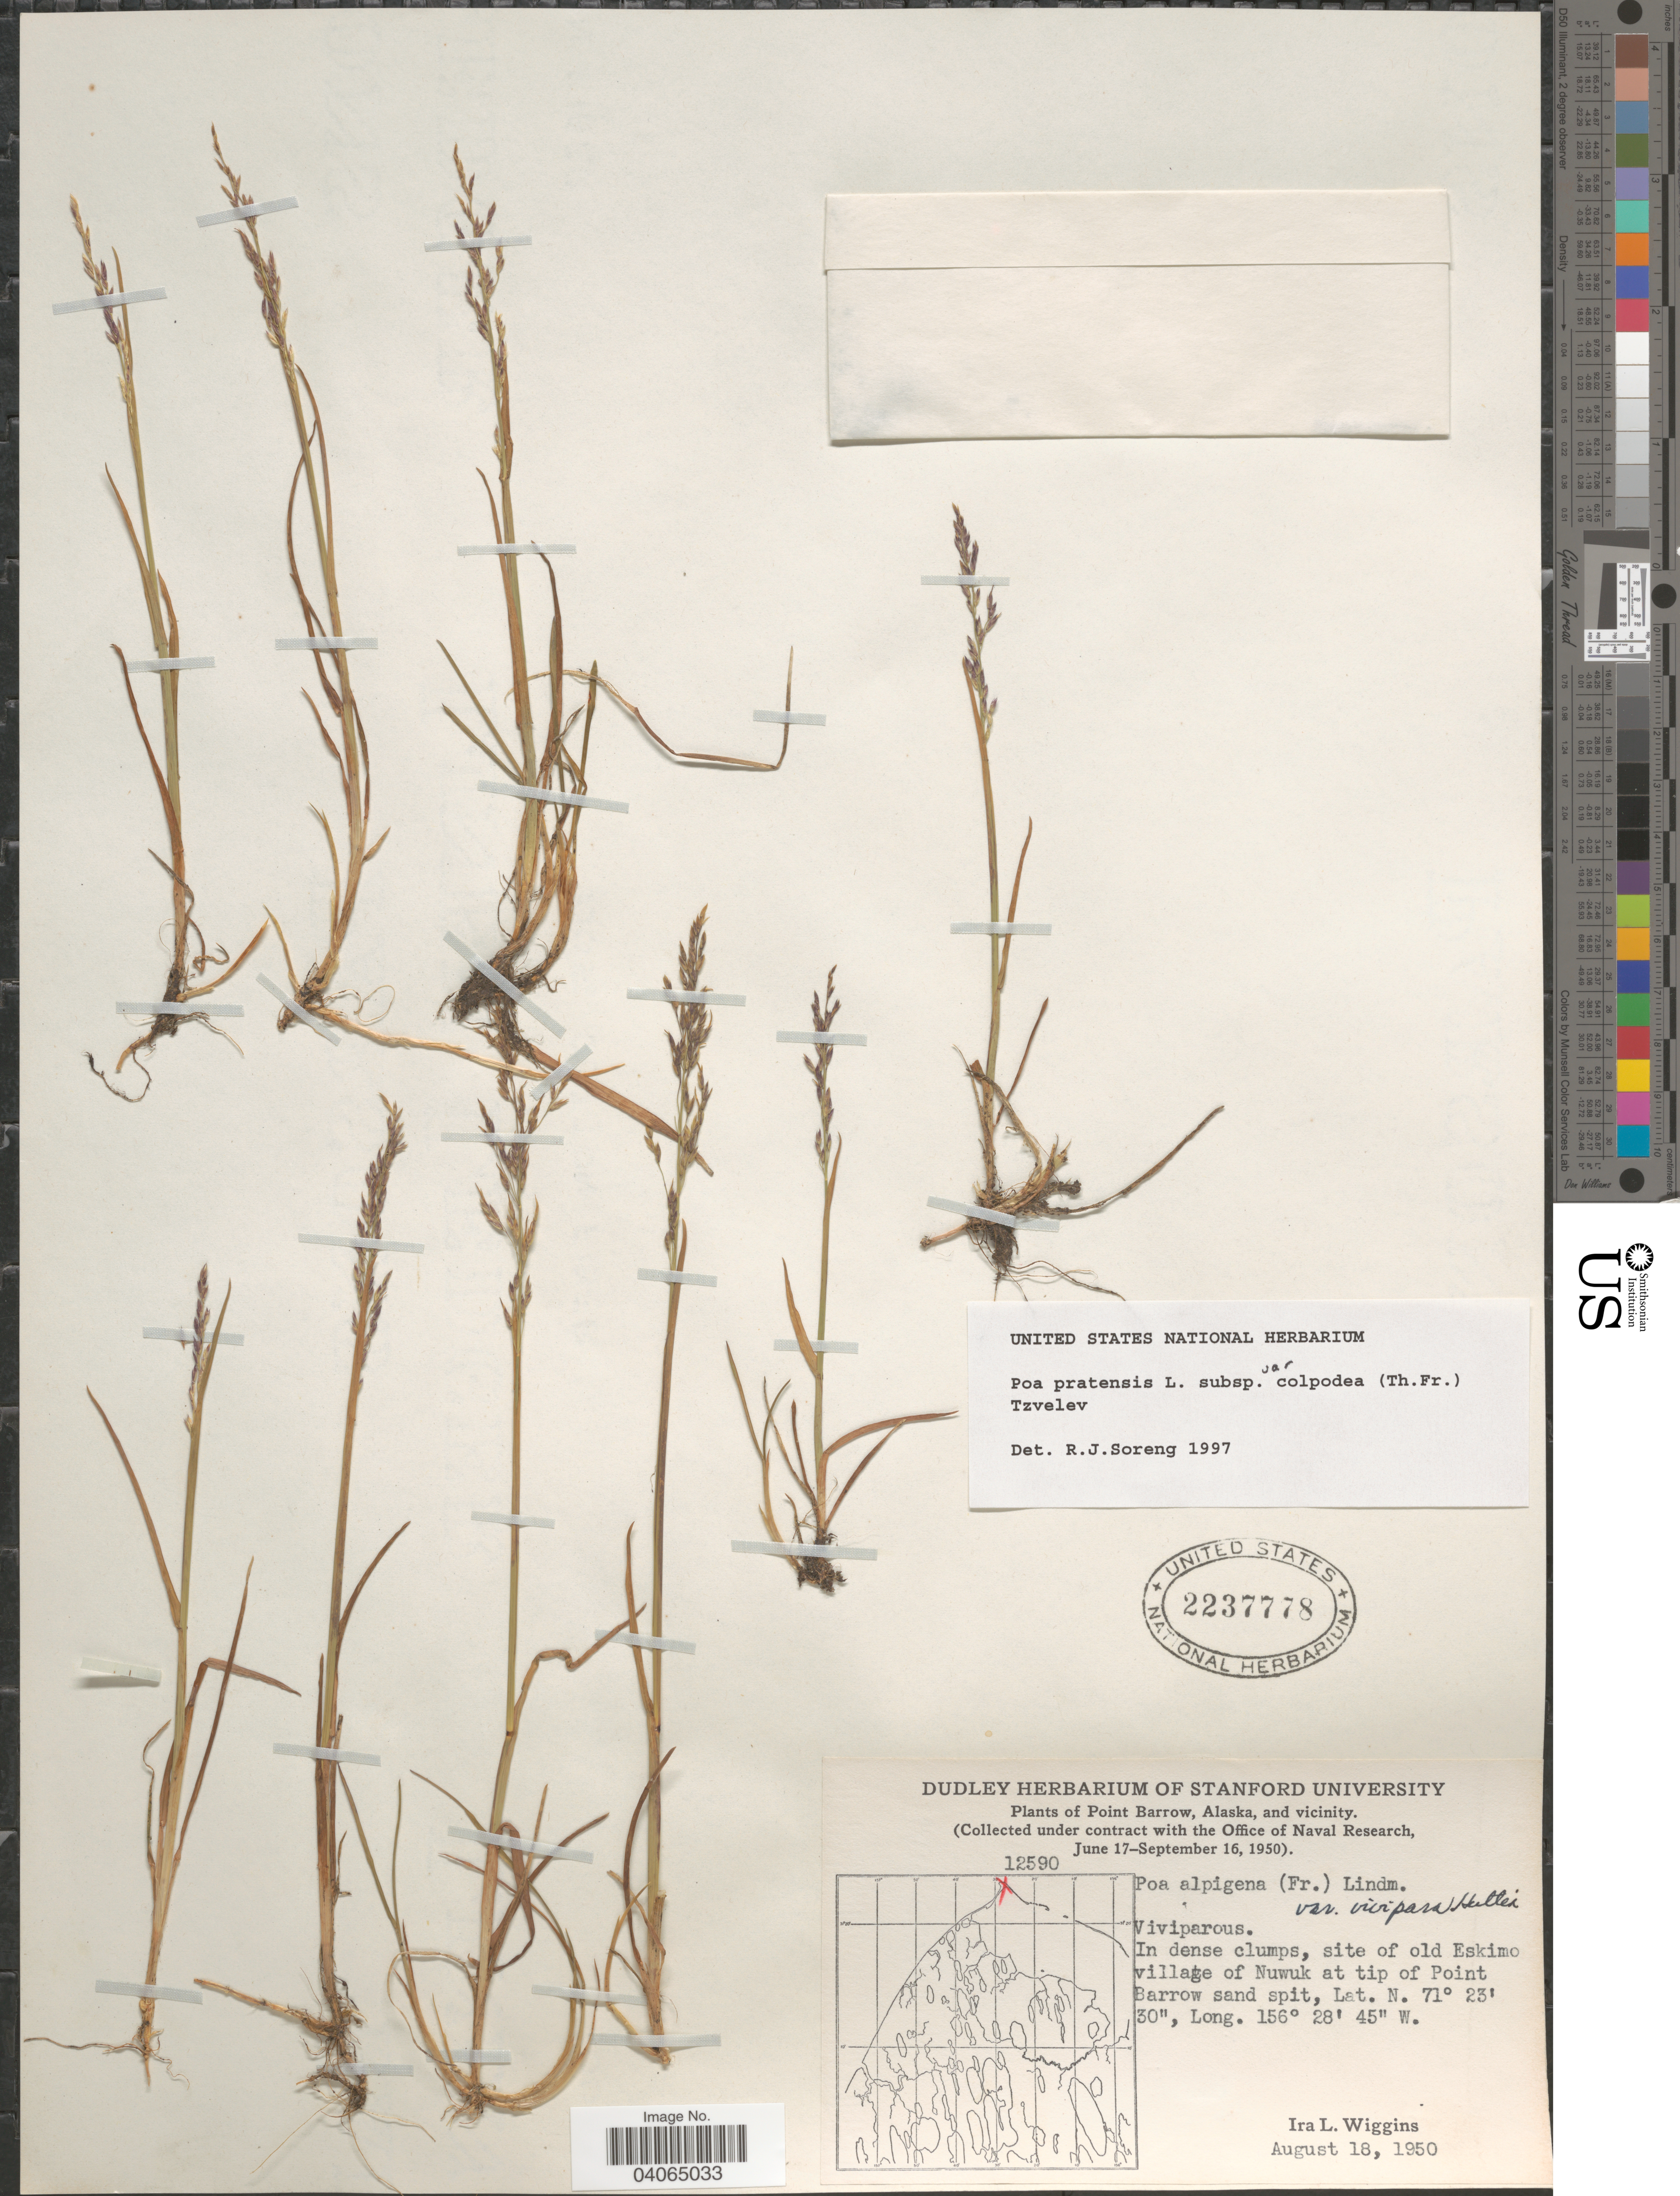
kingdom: Plantae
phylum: Tracheophyta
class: Liliopsida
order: Poales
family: Poaceae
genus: Poa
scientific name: Poa pratensis subsp. colpodea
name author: (Th. Fr.) Tzvelev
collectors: I. L. Wiggins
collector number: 12590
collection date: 1950-08-18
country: United States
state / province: Alaska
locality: Point Barrow and vicinity. Site of old Eskimo village of Nuwuk at tip of Point Barrow sand spit.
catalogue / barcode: US 2237778